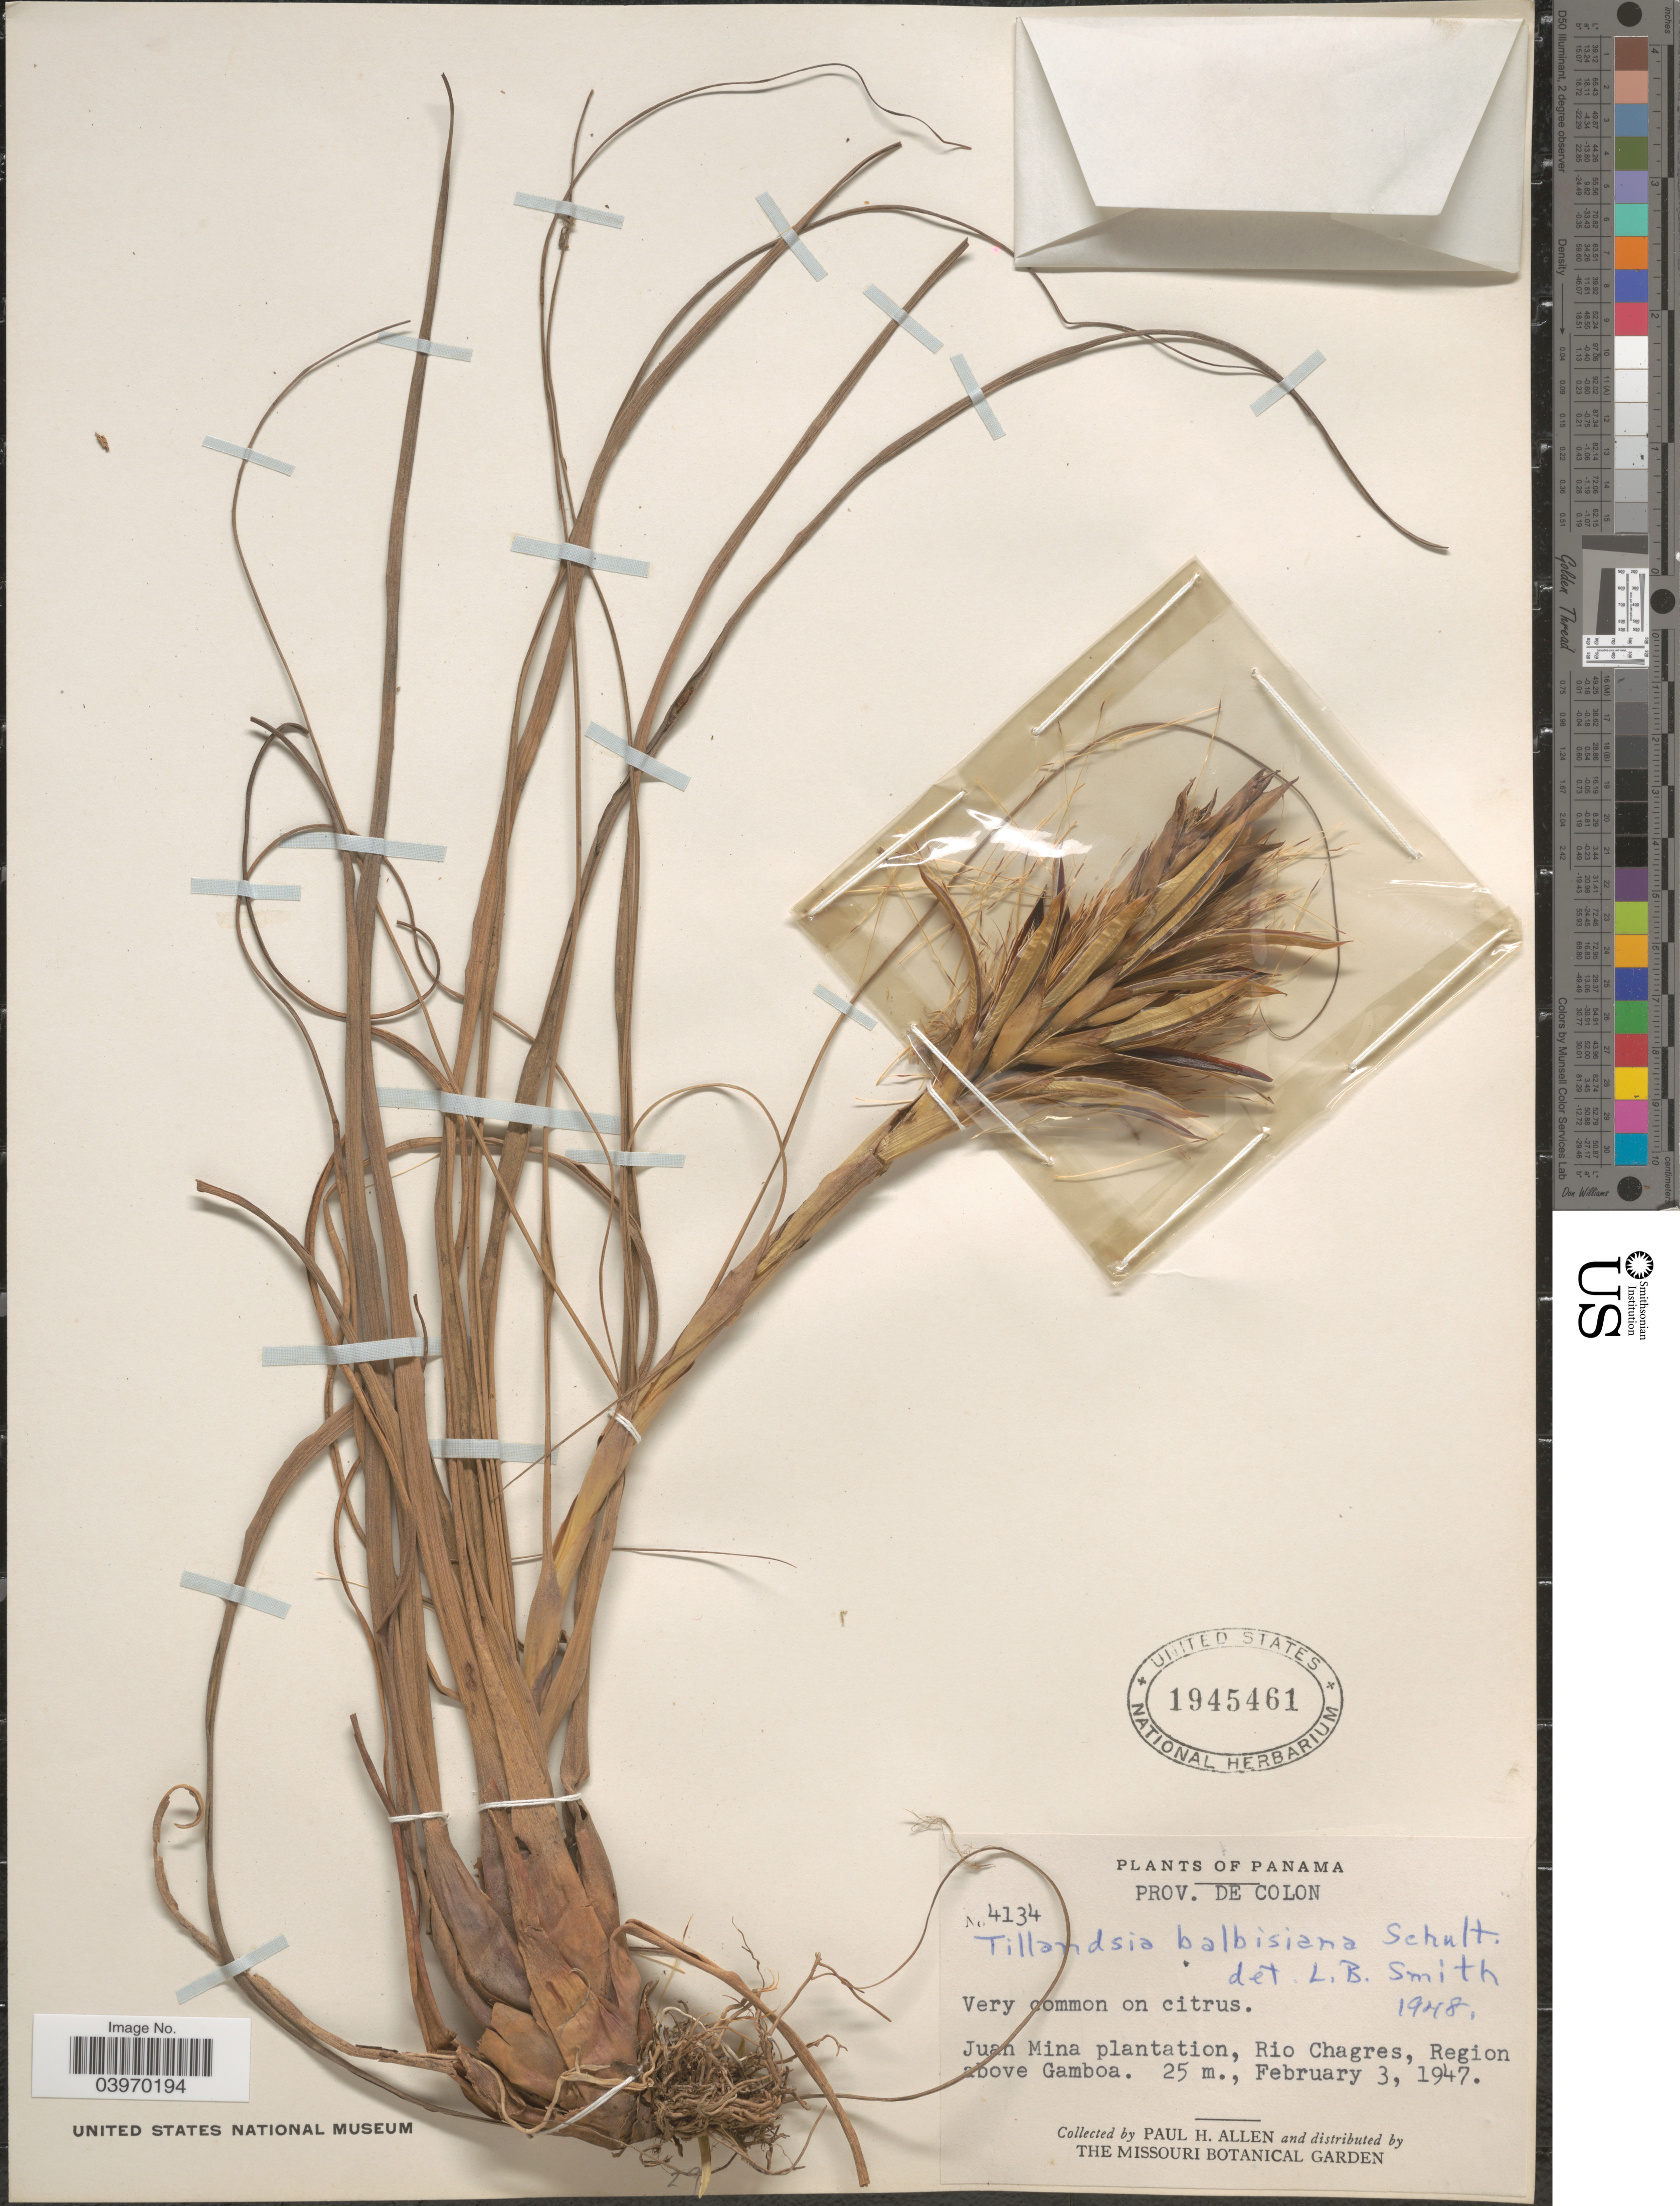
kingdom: Plantae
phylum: Tracheophyta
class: Liliopsida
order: Poales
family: Bromeliaceae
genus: Tillandsia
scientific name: Tillandsia balbisiana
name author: Schult. f.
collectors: P. H. Allen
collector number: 4134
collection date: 1947-02-03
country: Panama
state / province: Colón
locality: Juan Mina plantation, Rio Chagres, Region [illegible text]bove Gamboa.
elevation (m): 25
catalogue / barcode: US 1945461